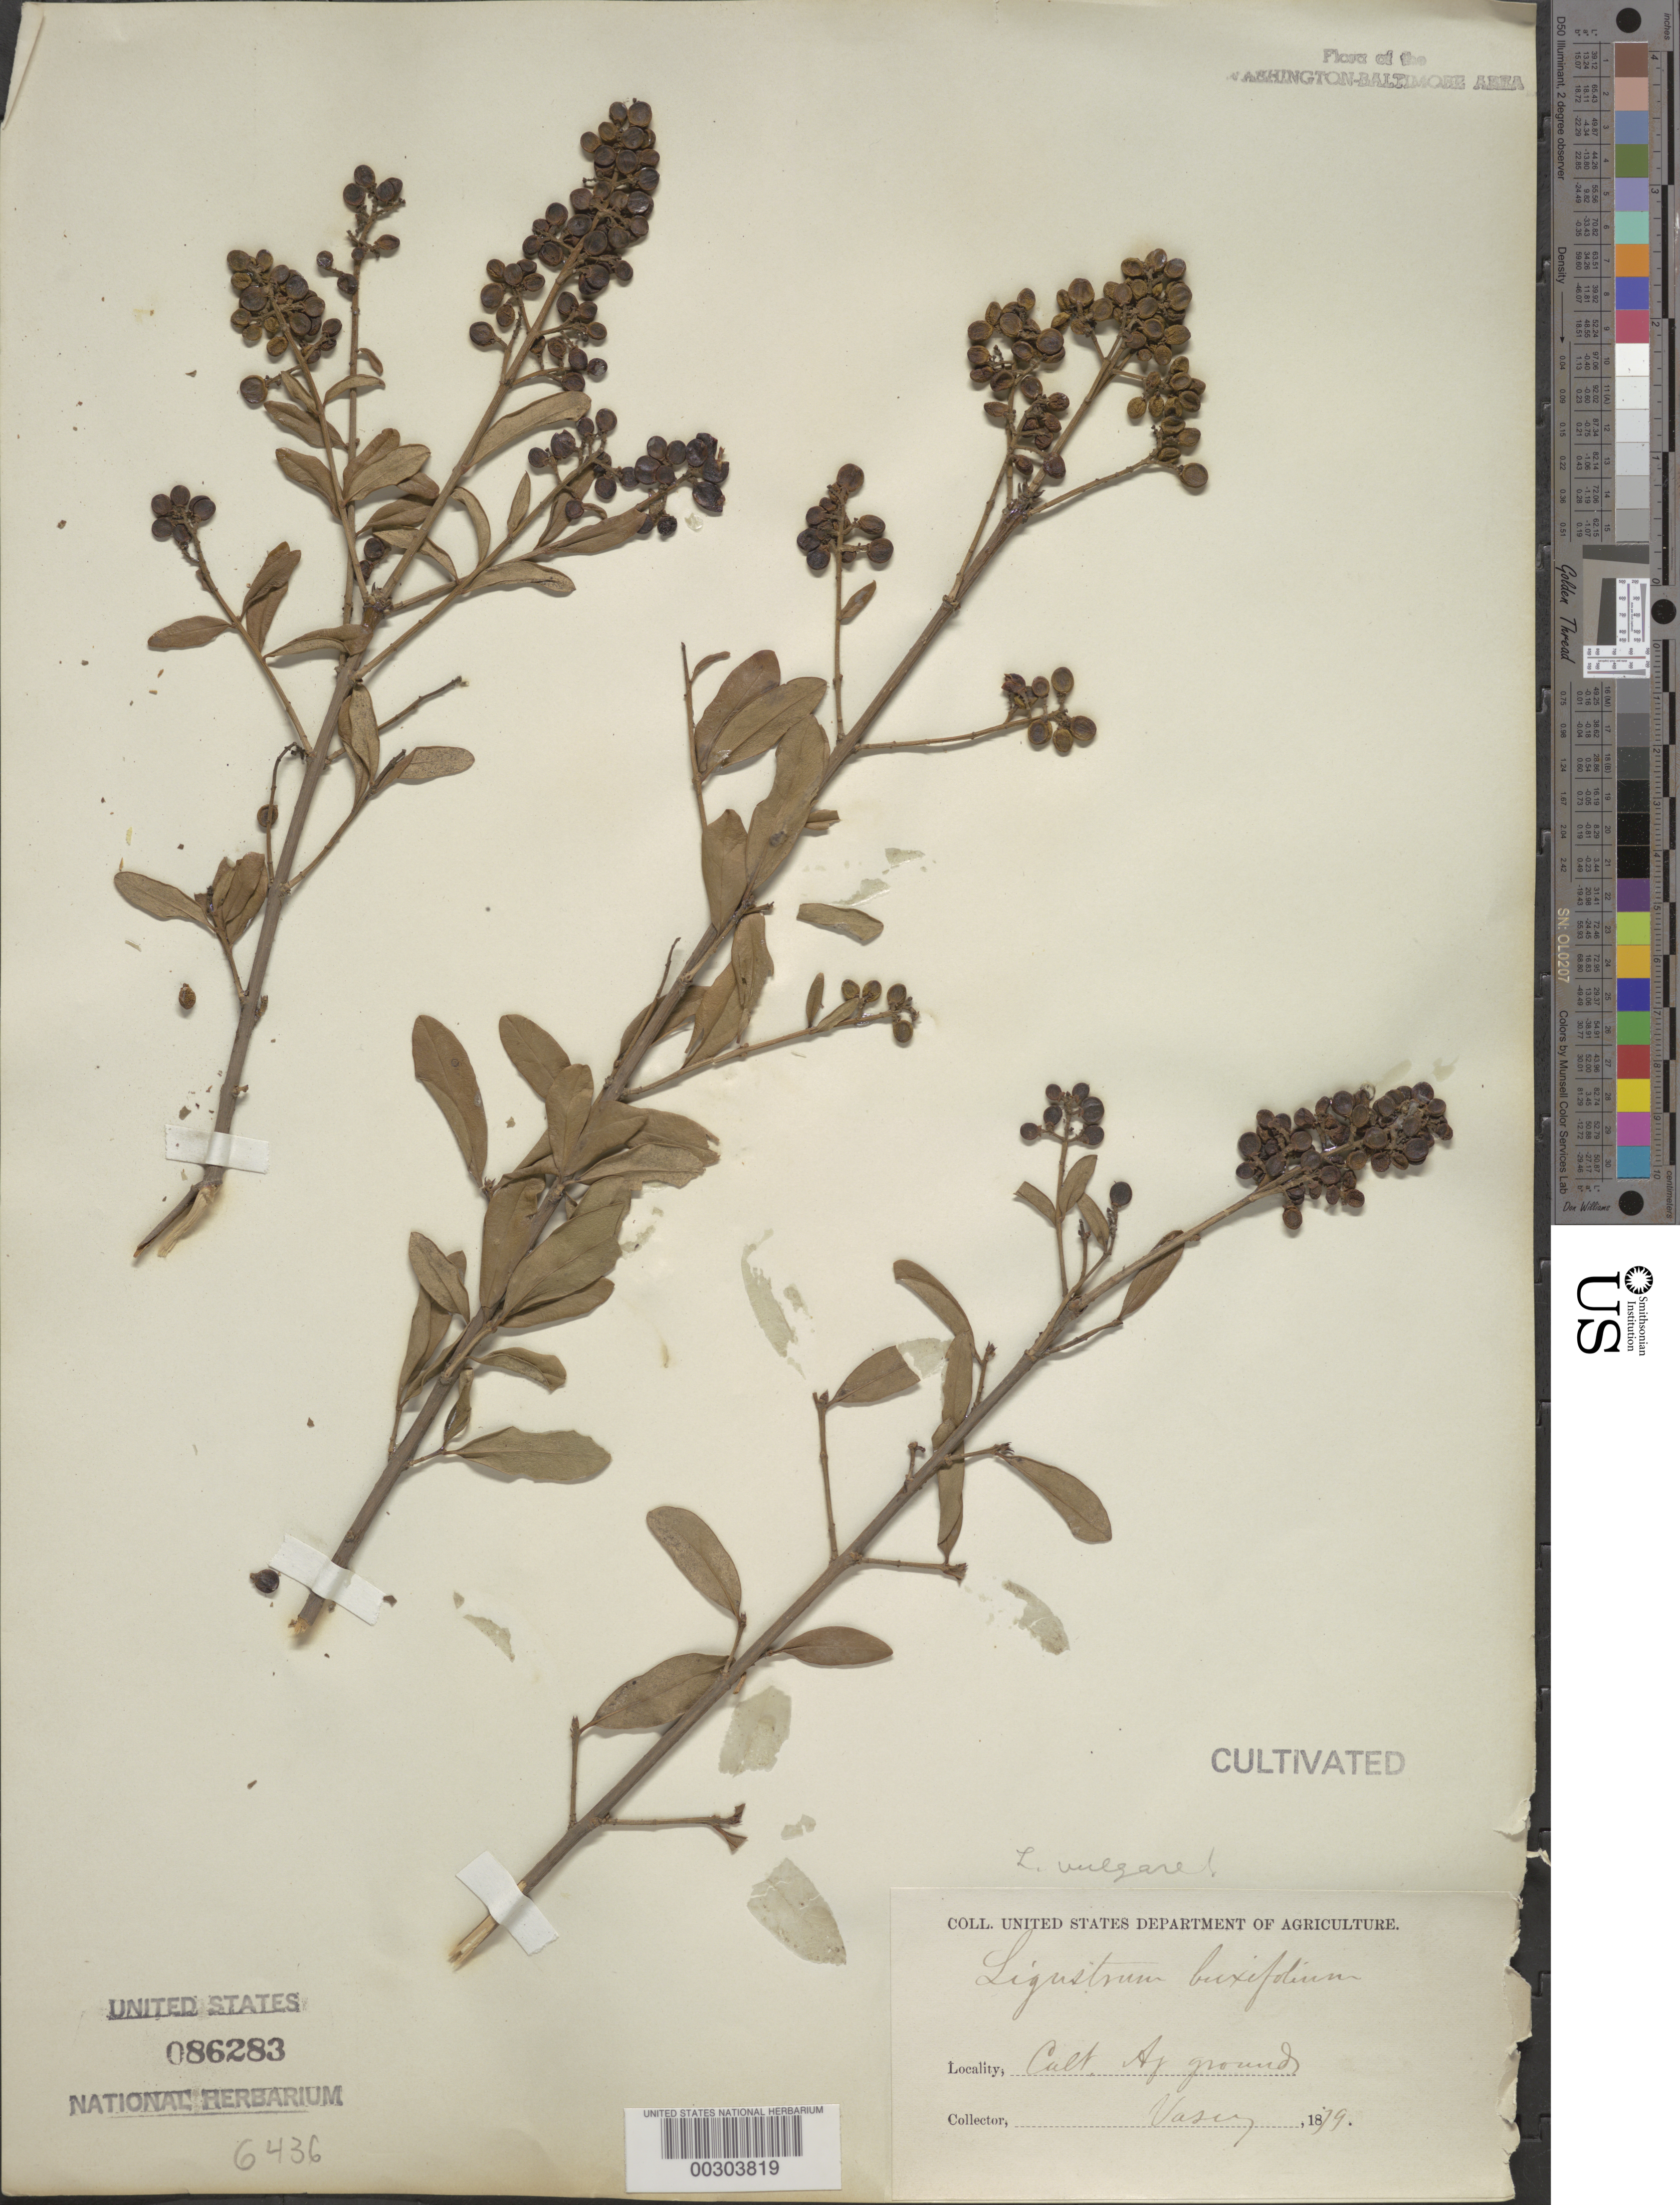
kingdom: Plantae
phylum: Tracheophyta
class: Magnoliopsida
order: Lamiales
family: Oleaceae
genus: Ligustrum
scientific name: Ligustrum vulgare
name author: L.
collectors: G. R. Vasey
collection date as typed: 1879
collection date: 1879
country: United States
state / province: District of Columbia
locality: Department of Agriculture grounds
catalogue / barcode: US 86283